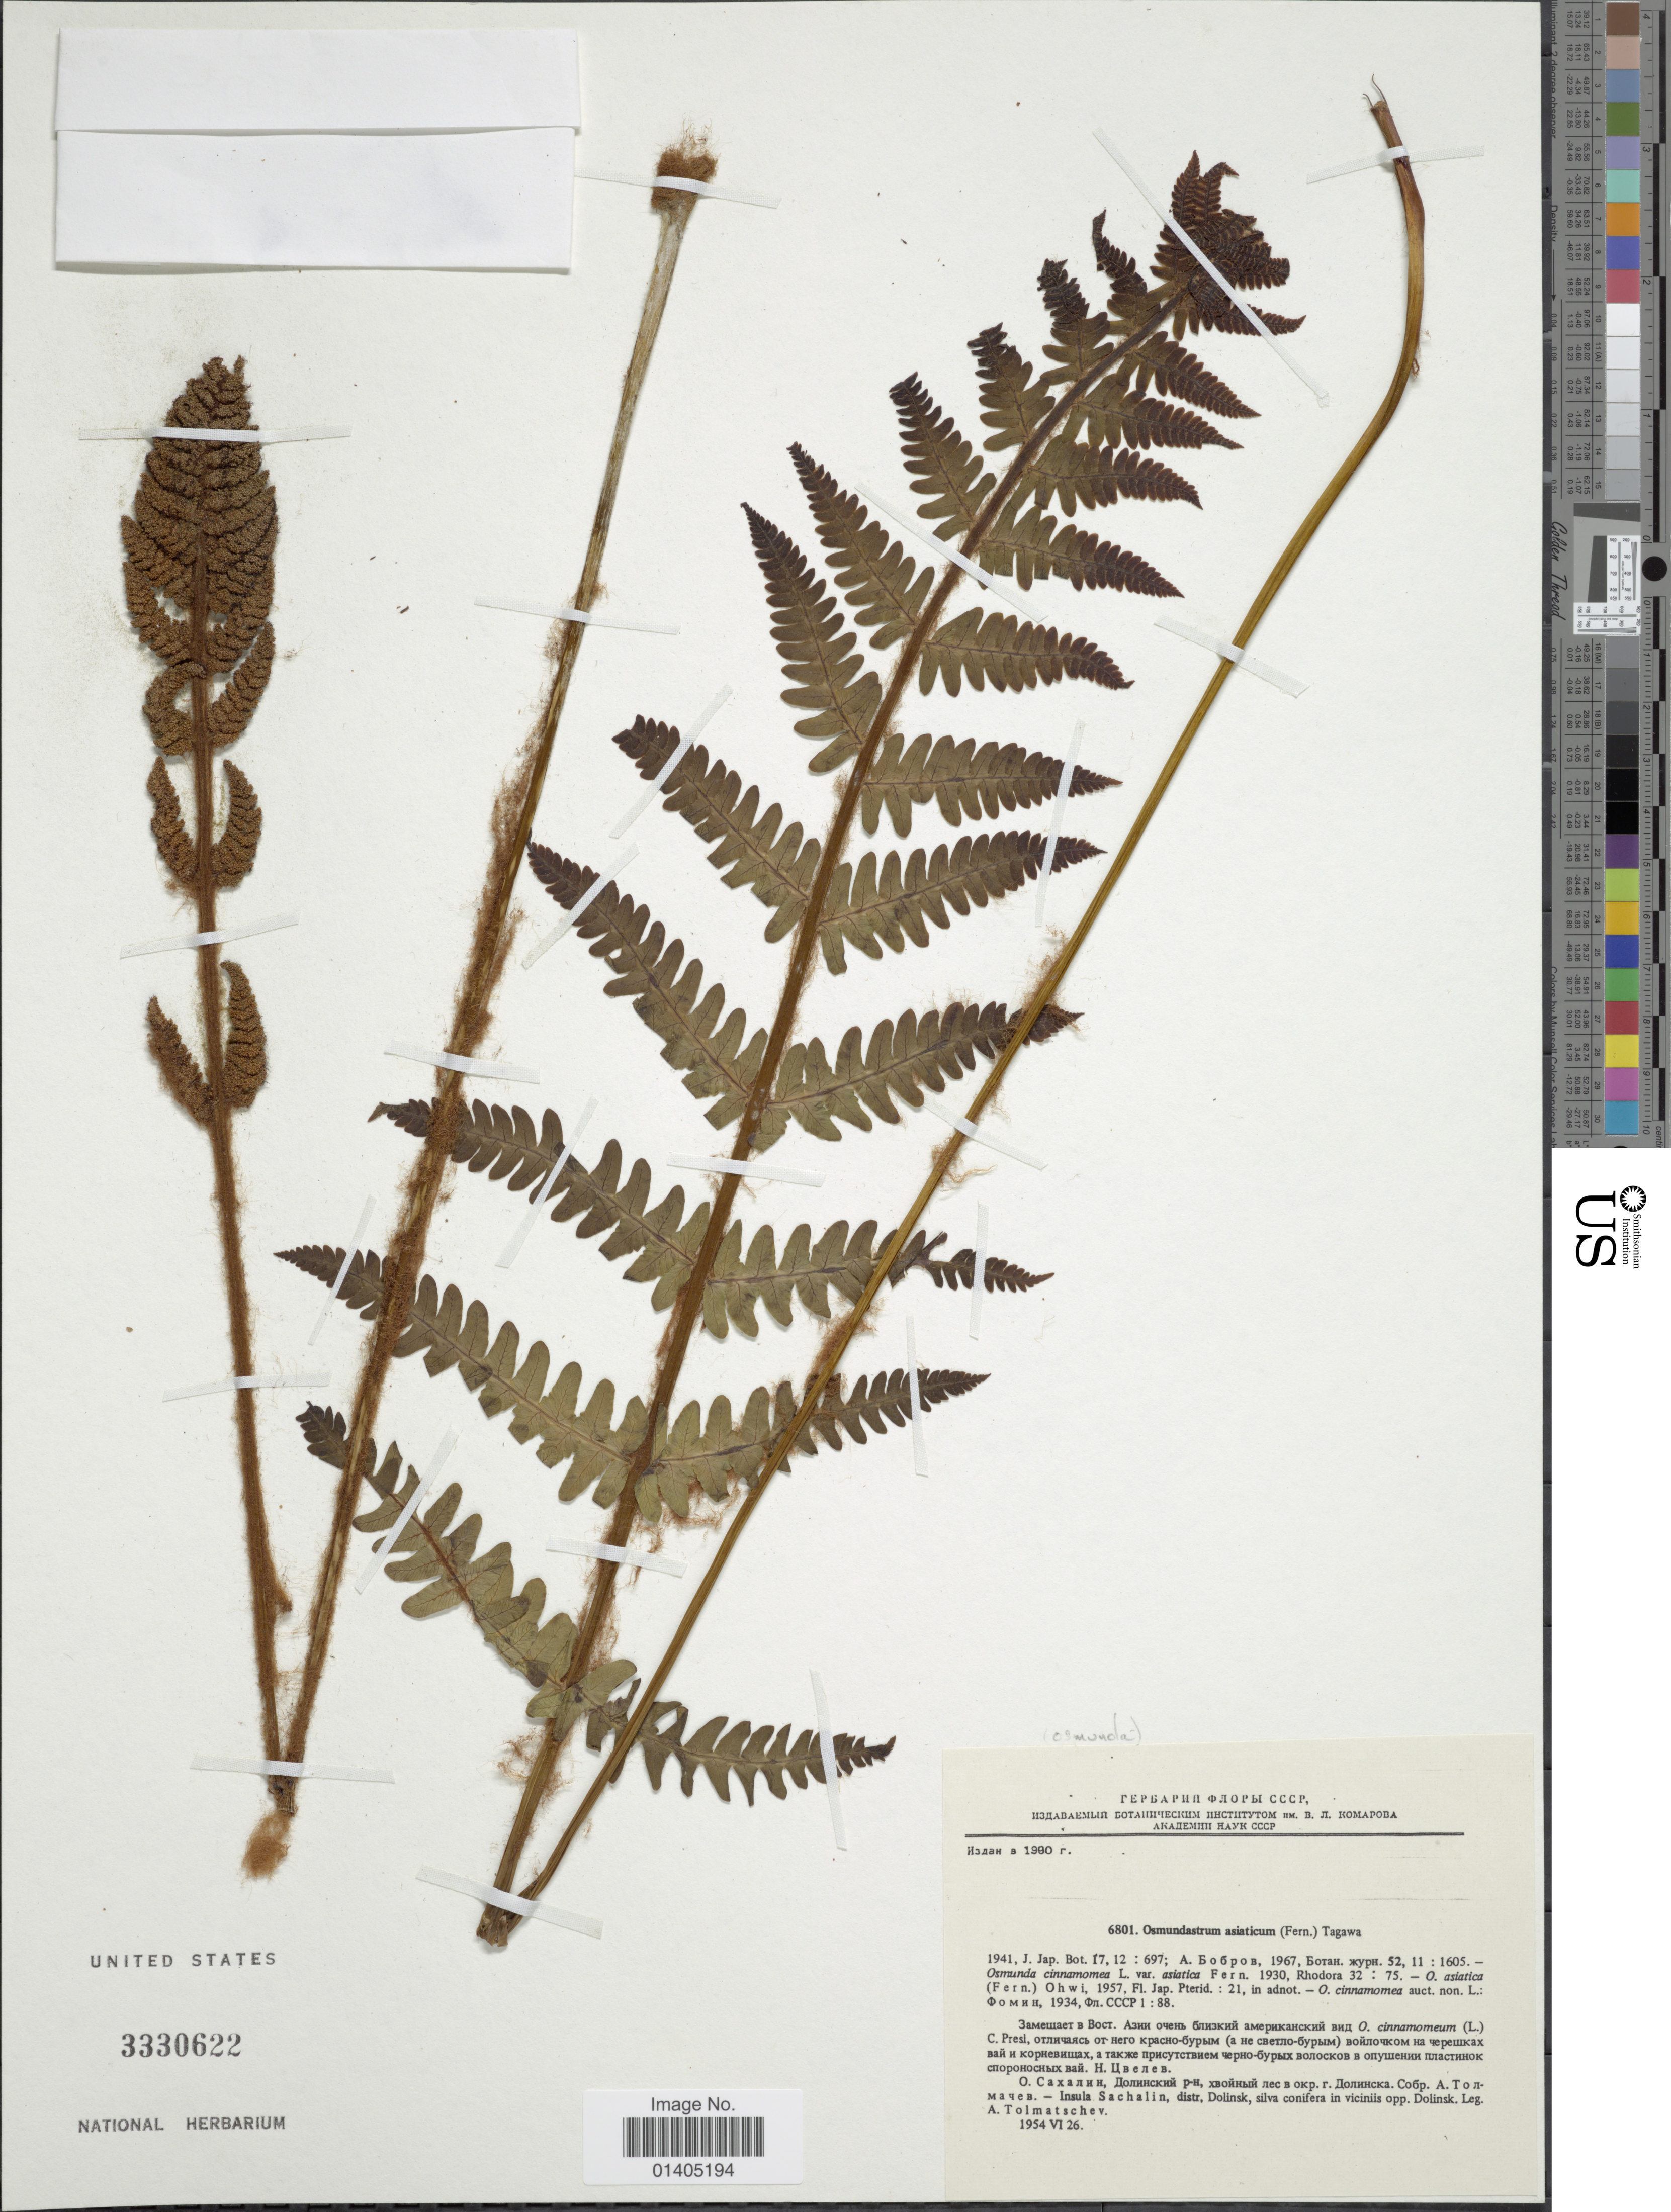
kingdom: Plantae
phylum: Tracheophyta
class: Polypodiopsida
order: Osmundales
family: Osmundaceae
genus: Osmundastrum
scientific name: Osmundastrum cinnamomeum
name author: (L.) C. Presl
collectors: A. Tolmatchev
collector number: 6801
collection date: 1954-06-26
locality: Insula Sachalin, distr. Dolinsk, silva conifera in vicinis opp Dolinsk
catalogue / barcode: US 3330622